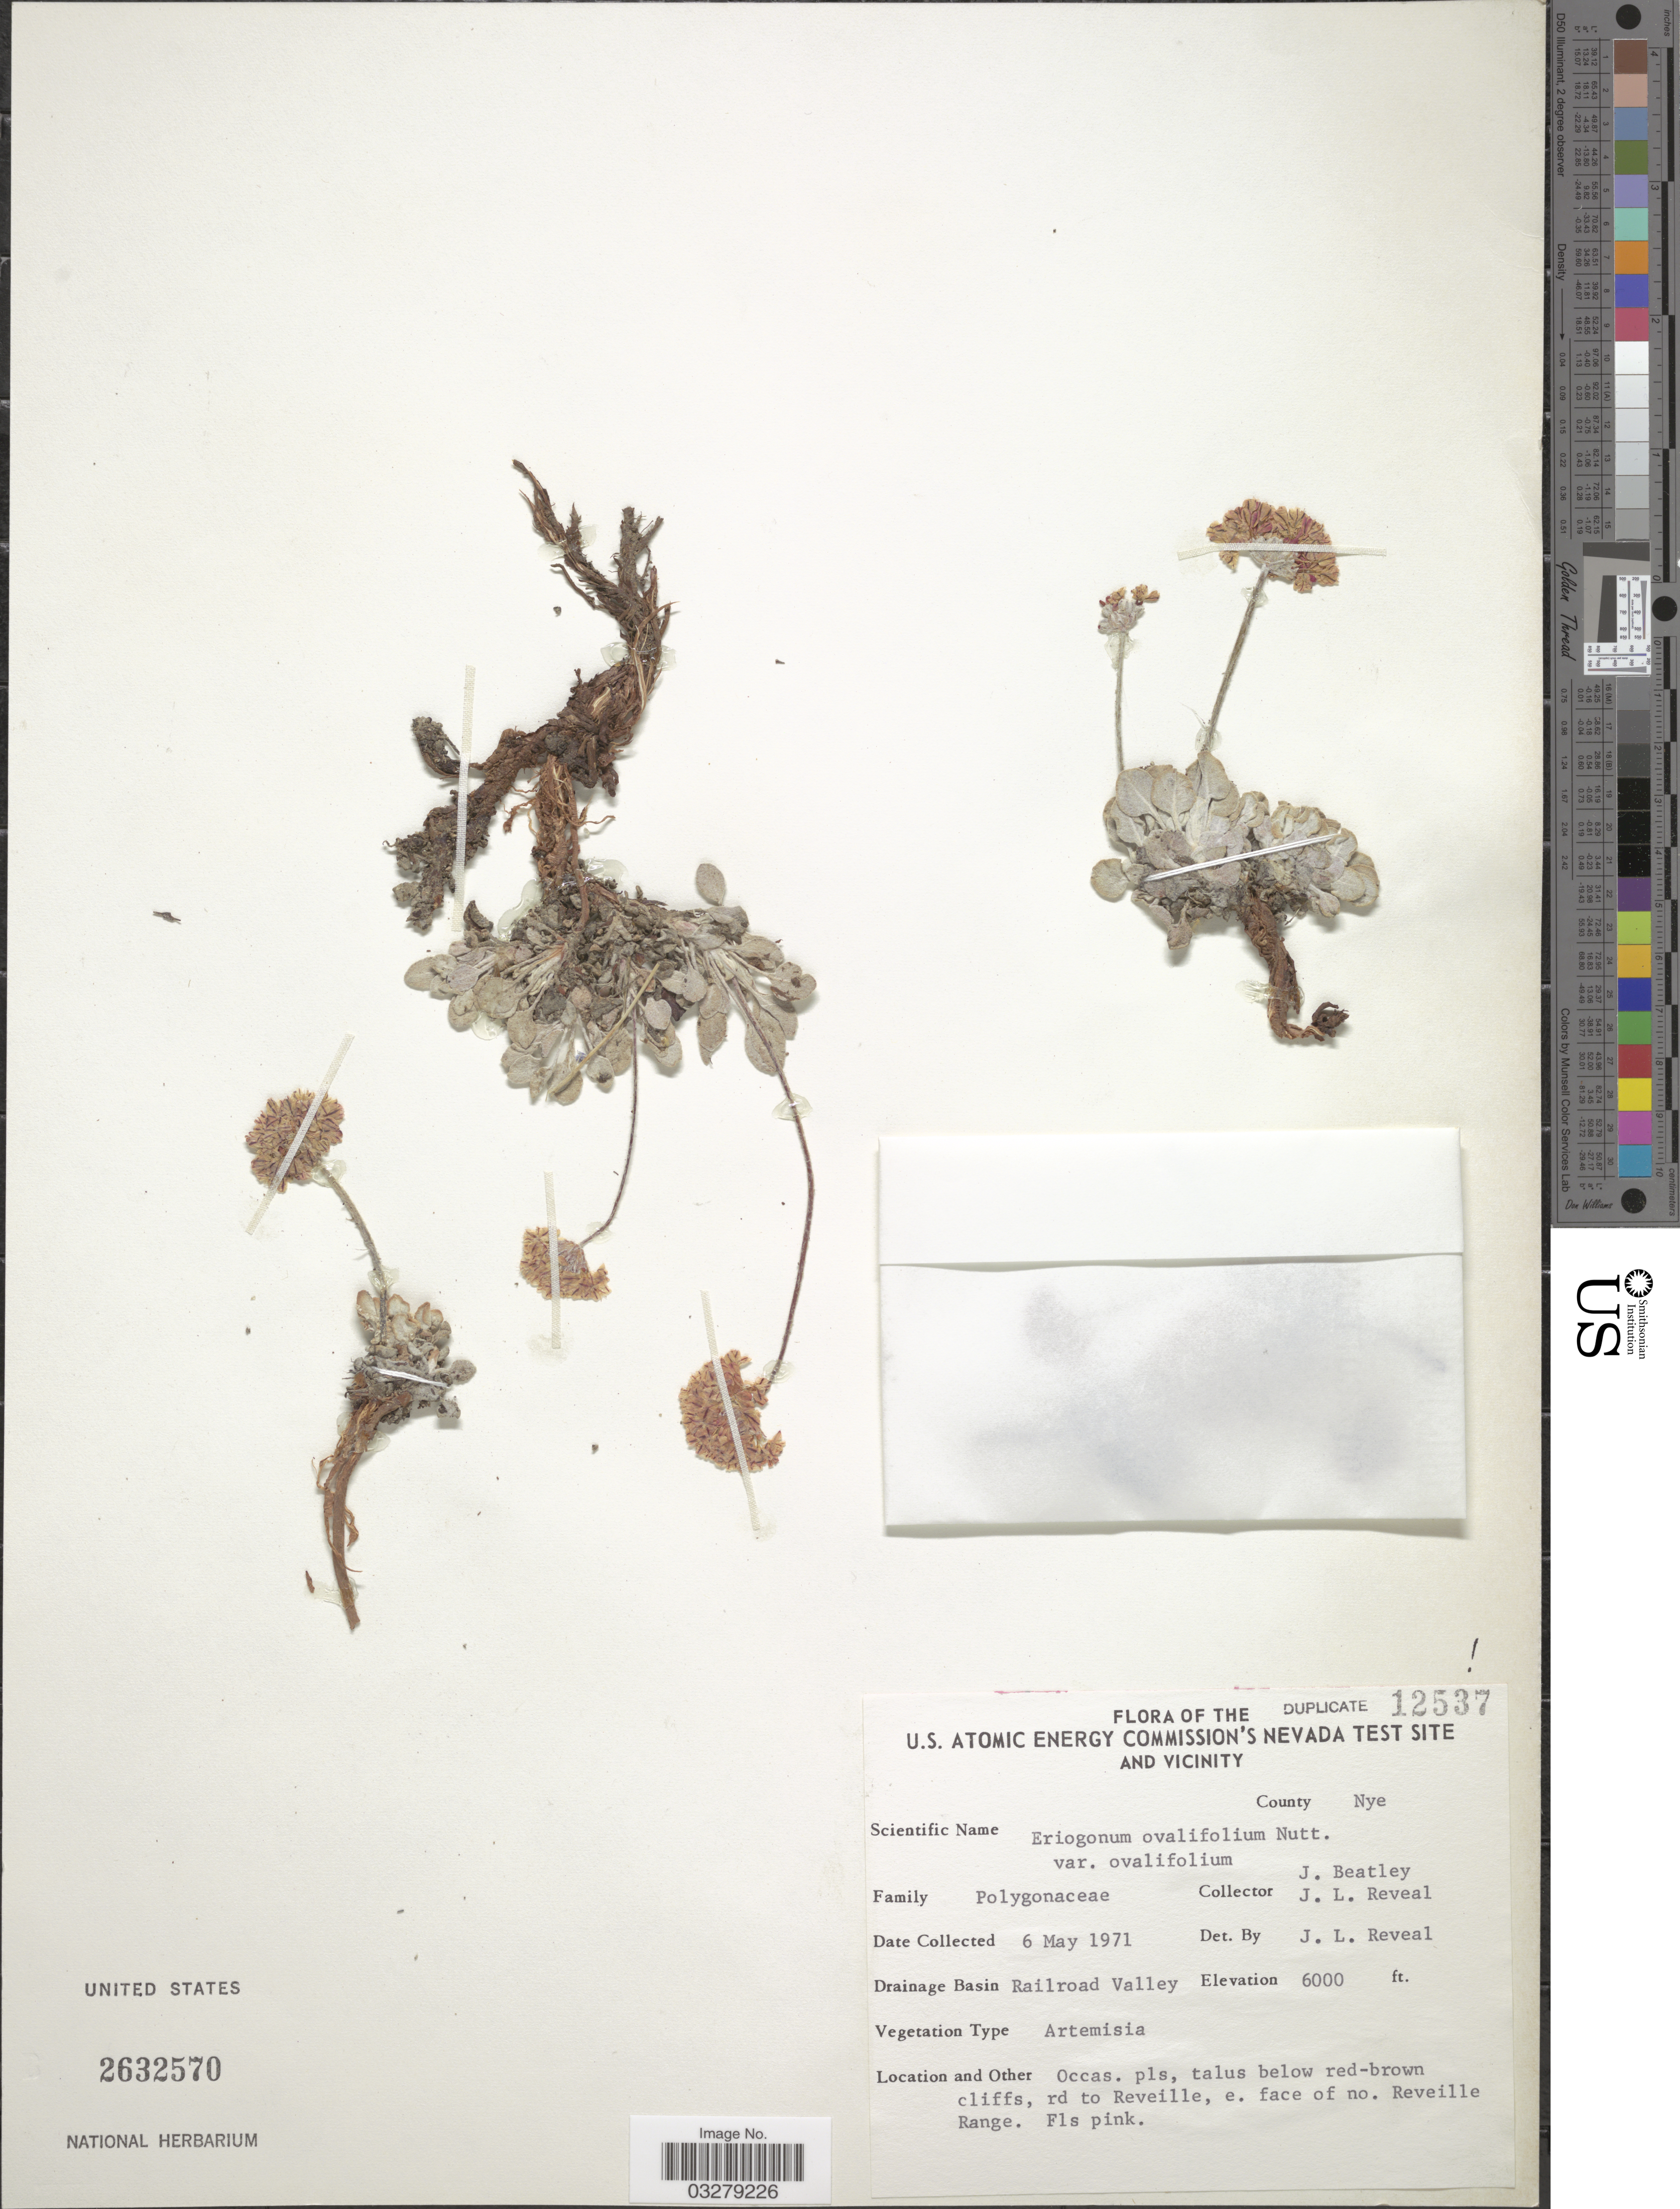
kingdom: Plantae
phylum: Tracheophyta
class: Magnoliopsida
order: Caryophyllales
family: Polygonaceae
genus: Eriogonum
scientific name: Eriogonum ovalifolium var. ovalifolium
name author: Nutt.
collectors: J. C. Beatley & J. L. Reveal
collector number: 12537?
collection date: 1971-05-06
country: United States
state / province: Nevada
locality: U.S. Atomic Energy Commission's Nevada Test Site and vicinity. County Nye. Drainage Basin Railroad Valley. Rd to Reveille, e. face of no. Reveille Range.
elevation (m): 1829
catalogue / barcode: US 2632570